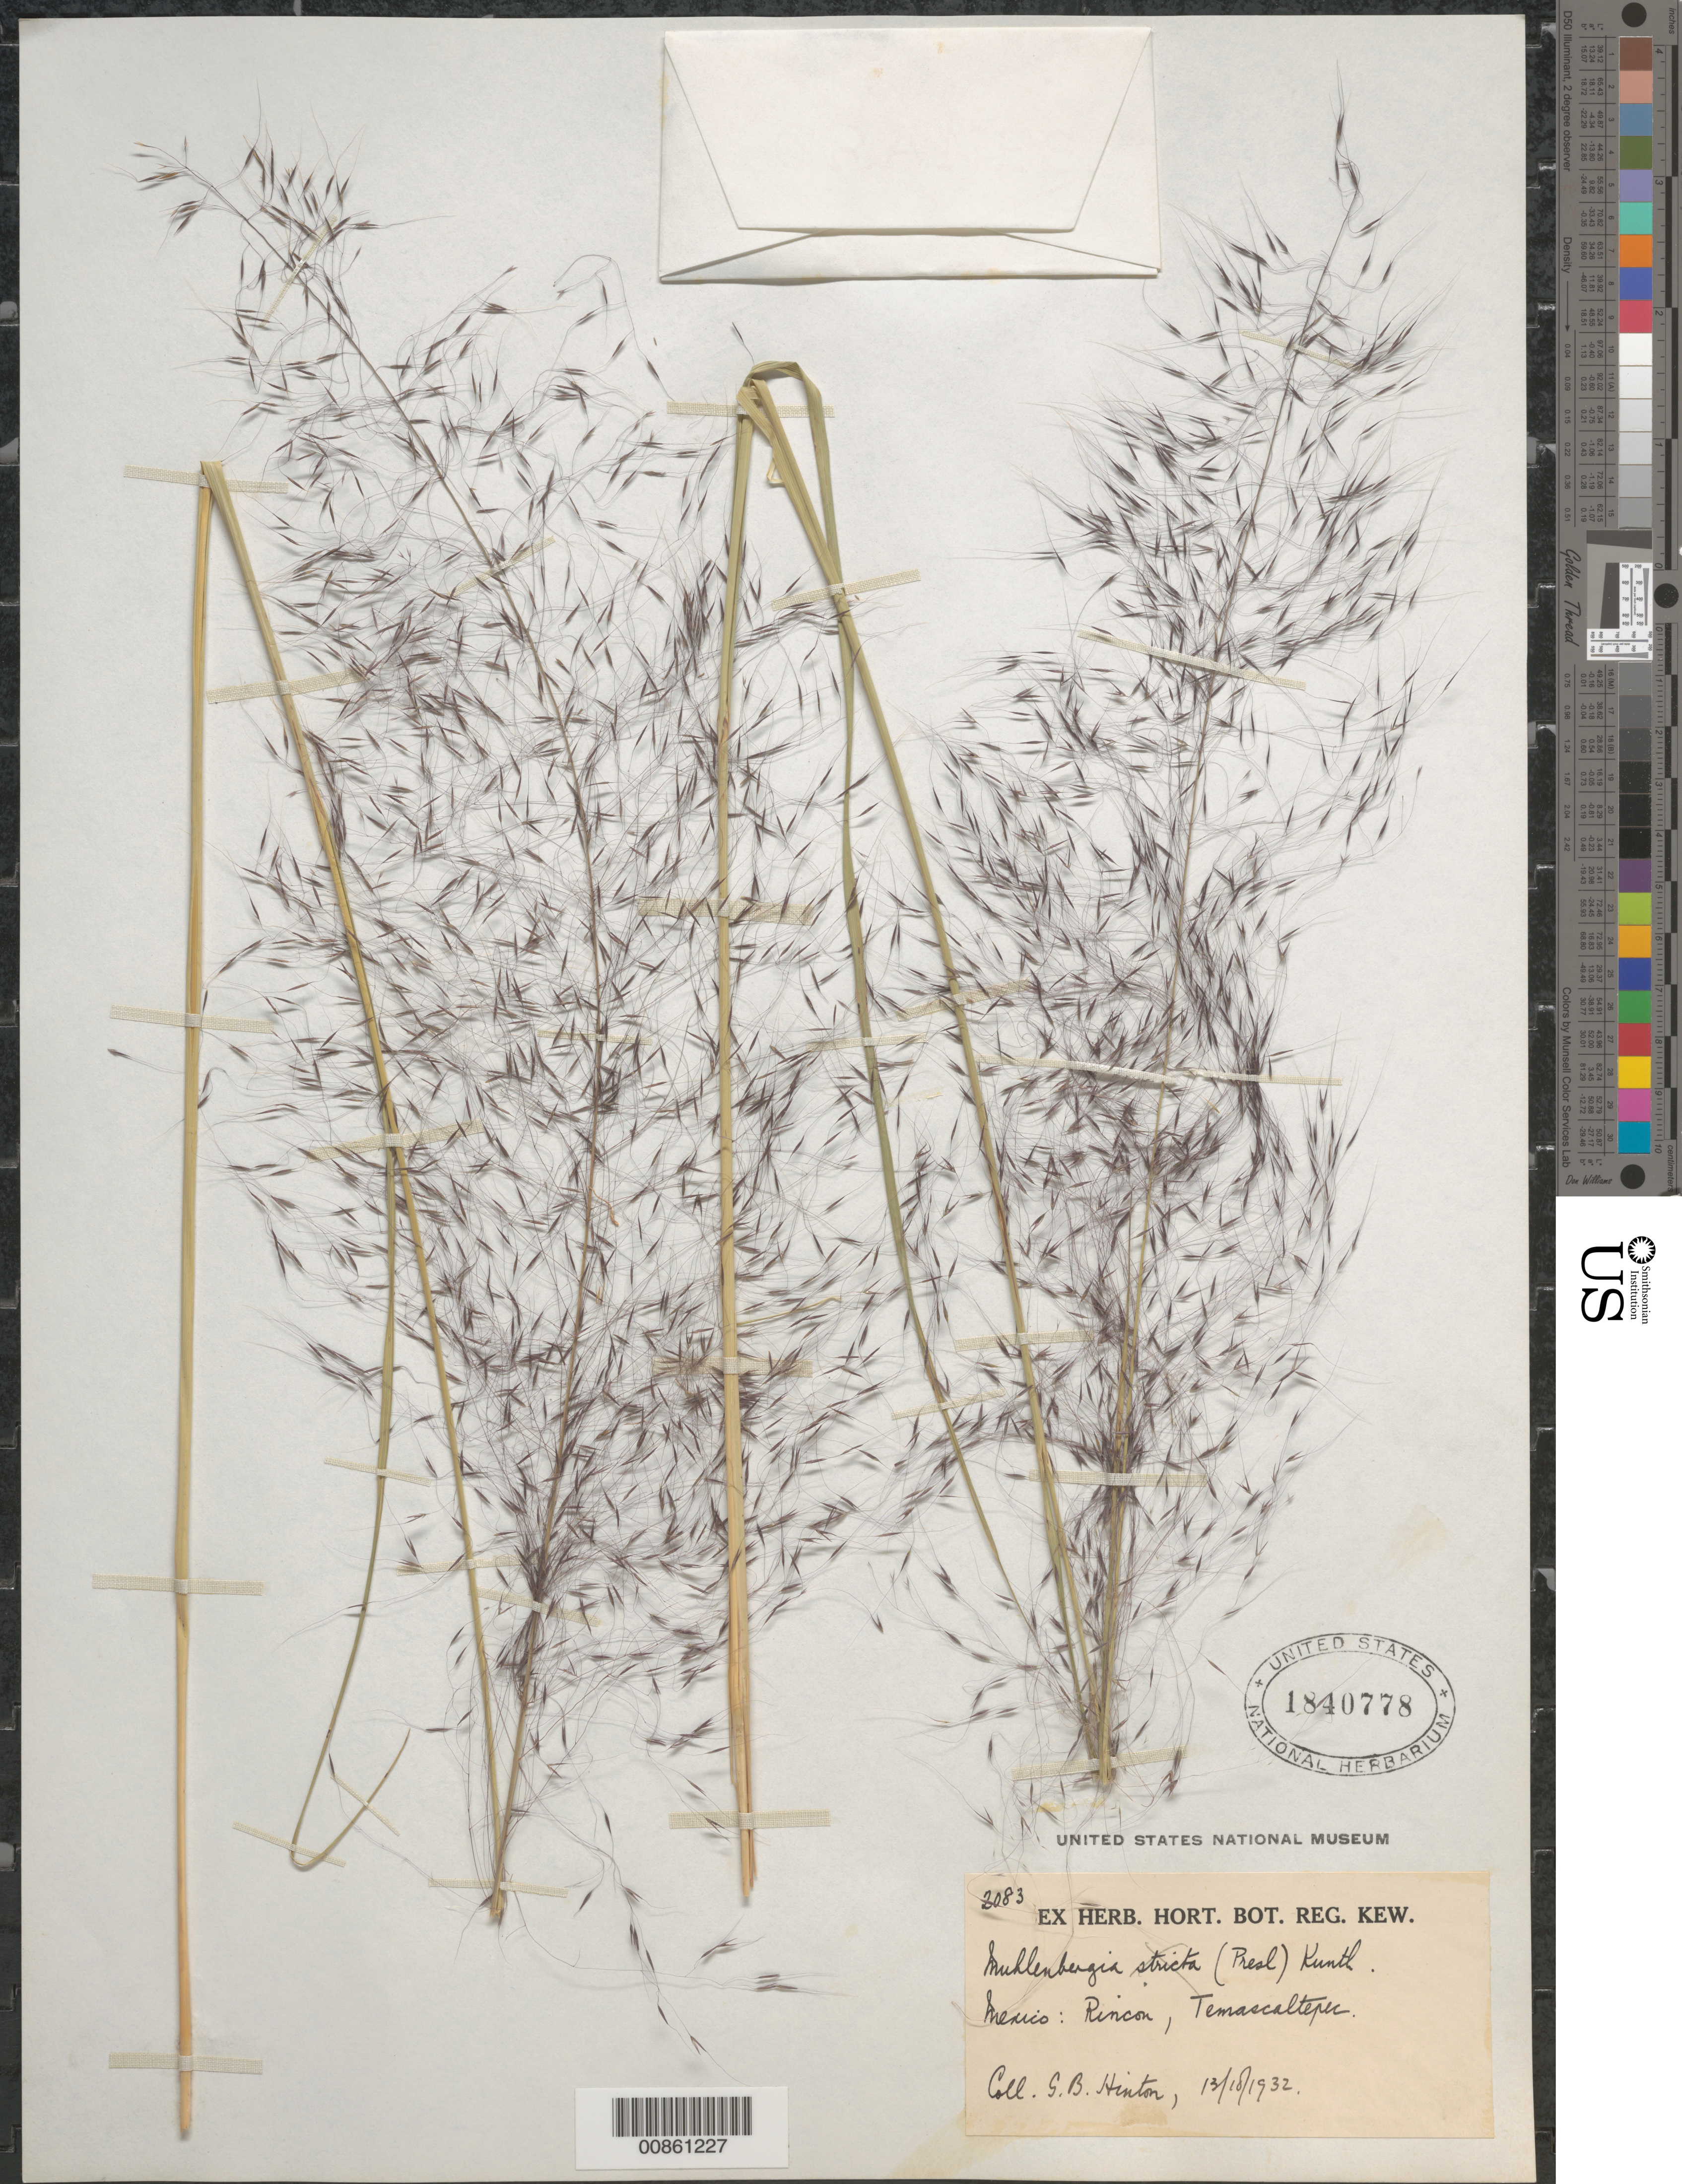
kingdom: Plantae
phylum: Tracheophyta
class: Liliopsida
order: Poales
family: Poaceae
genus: Muhlenbergia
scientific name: Muhlenbergia rigida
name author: (Kunth) Kunth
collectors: G. B. Hinton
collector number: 2083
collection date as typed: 13 Oct 1932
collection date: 1932-10-13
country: Mexico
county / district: Temascaltepec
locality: Rincon, mpio. Temascaltepec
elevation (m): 2480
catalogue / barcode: US 1840778